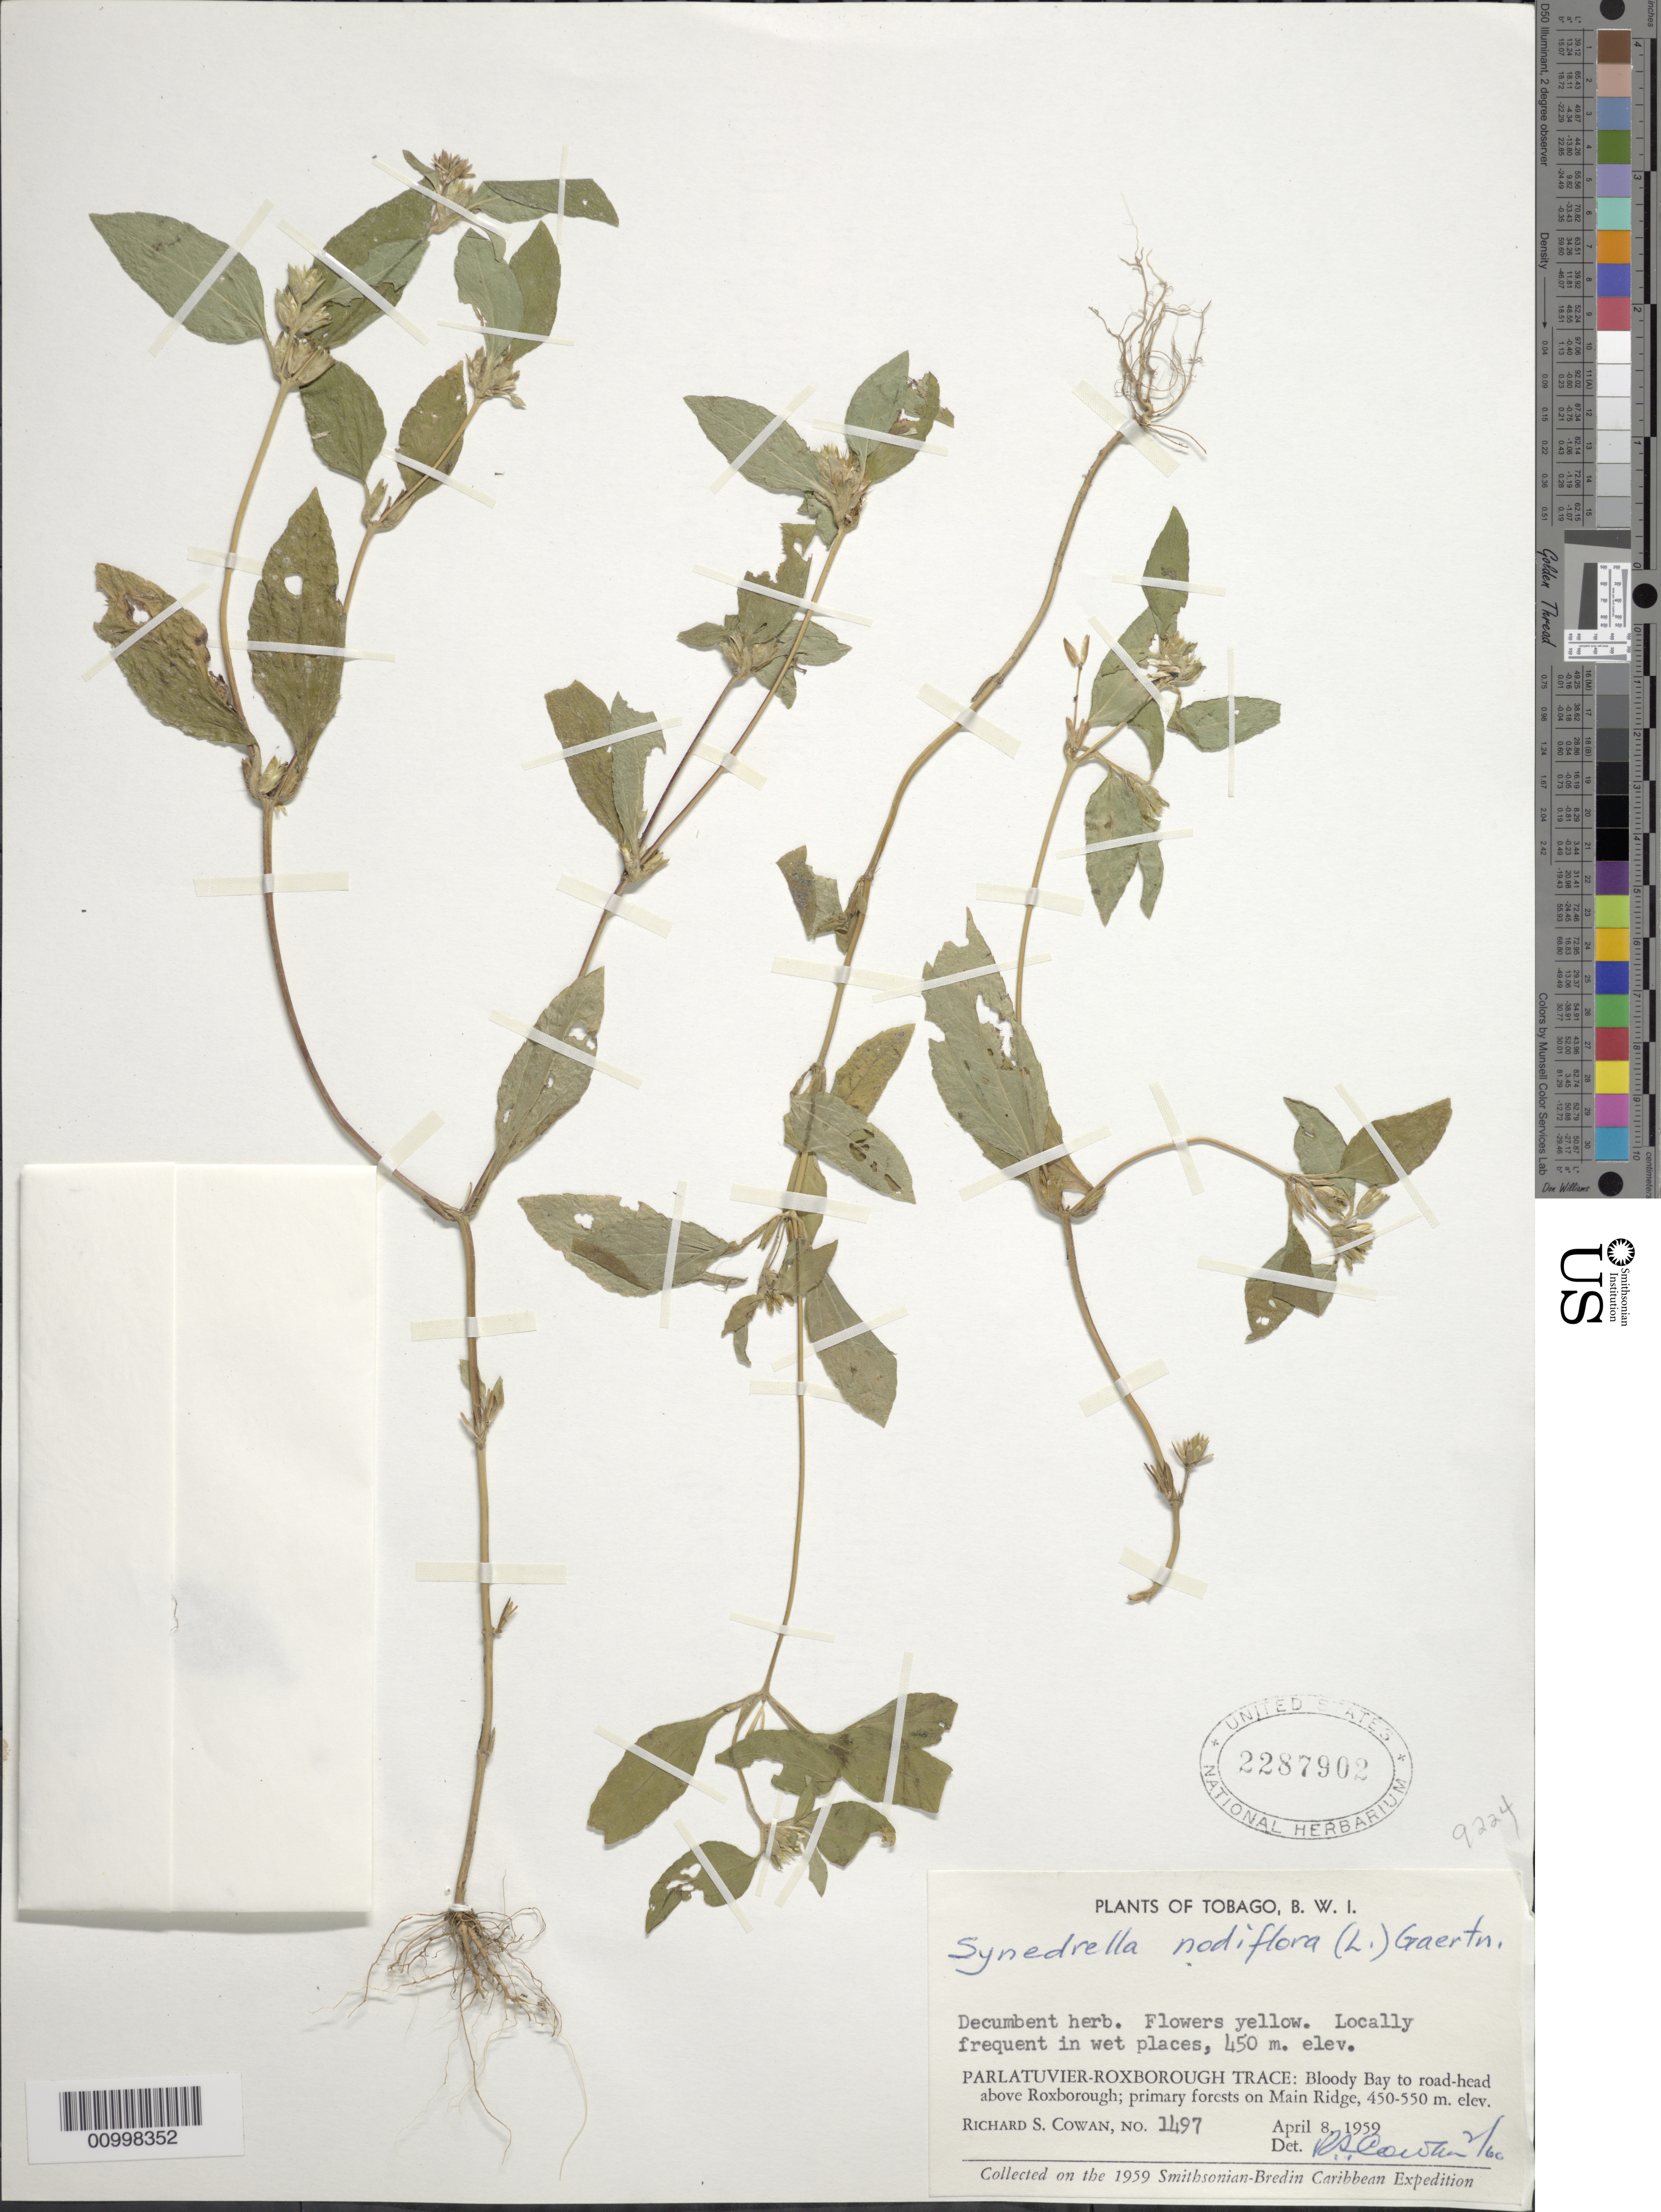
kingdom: Plantae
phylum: Tracheophyta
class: Magnoliopsida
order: Asterales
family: Asteraceae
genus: Synedrella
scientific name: Synedrella nodiflora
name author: (L.) Gaertn.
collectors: R. S. Cowan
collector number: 1497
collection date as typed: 08 Apr 1959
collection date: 1959-04-08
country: Trinidad and Tobago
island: Tobago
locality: Parlatuvier-Roxborough Trace: Bloody Bay to road-head above Roxborough; primary forests on Main Ridge. Locally frequent in wet places.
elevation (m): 450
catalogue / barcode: US 2287902